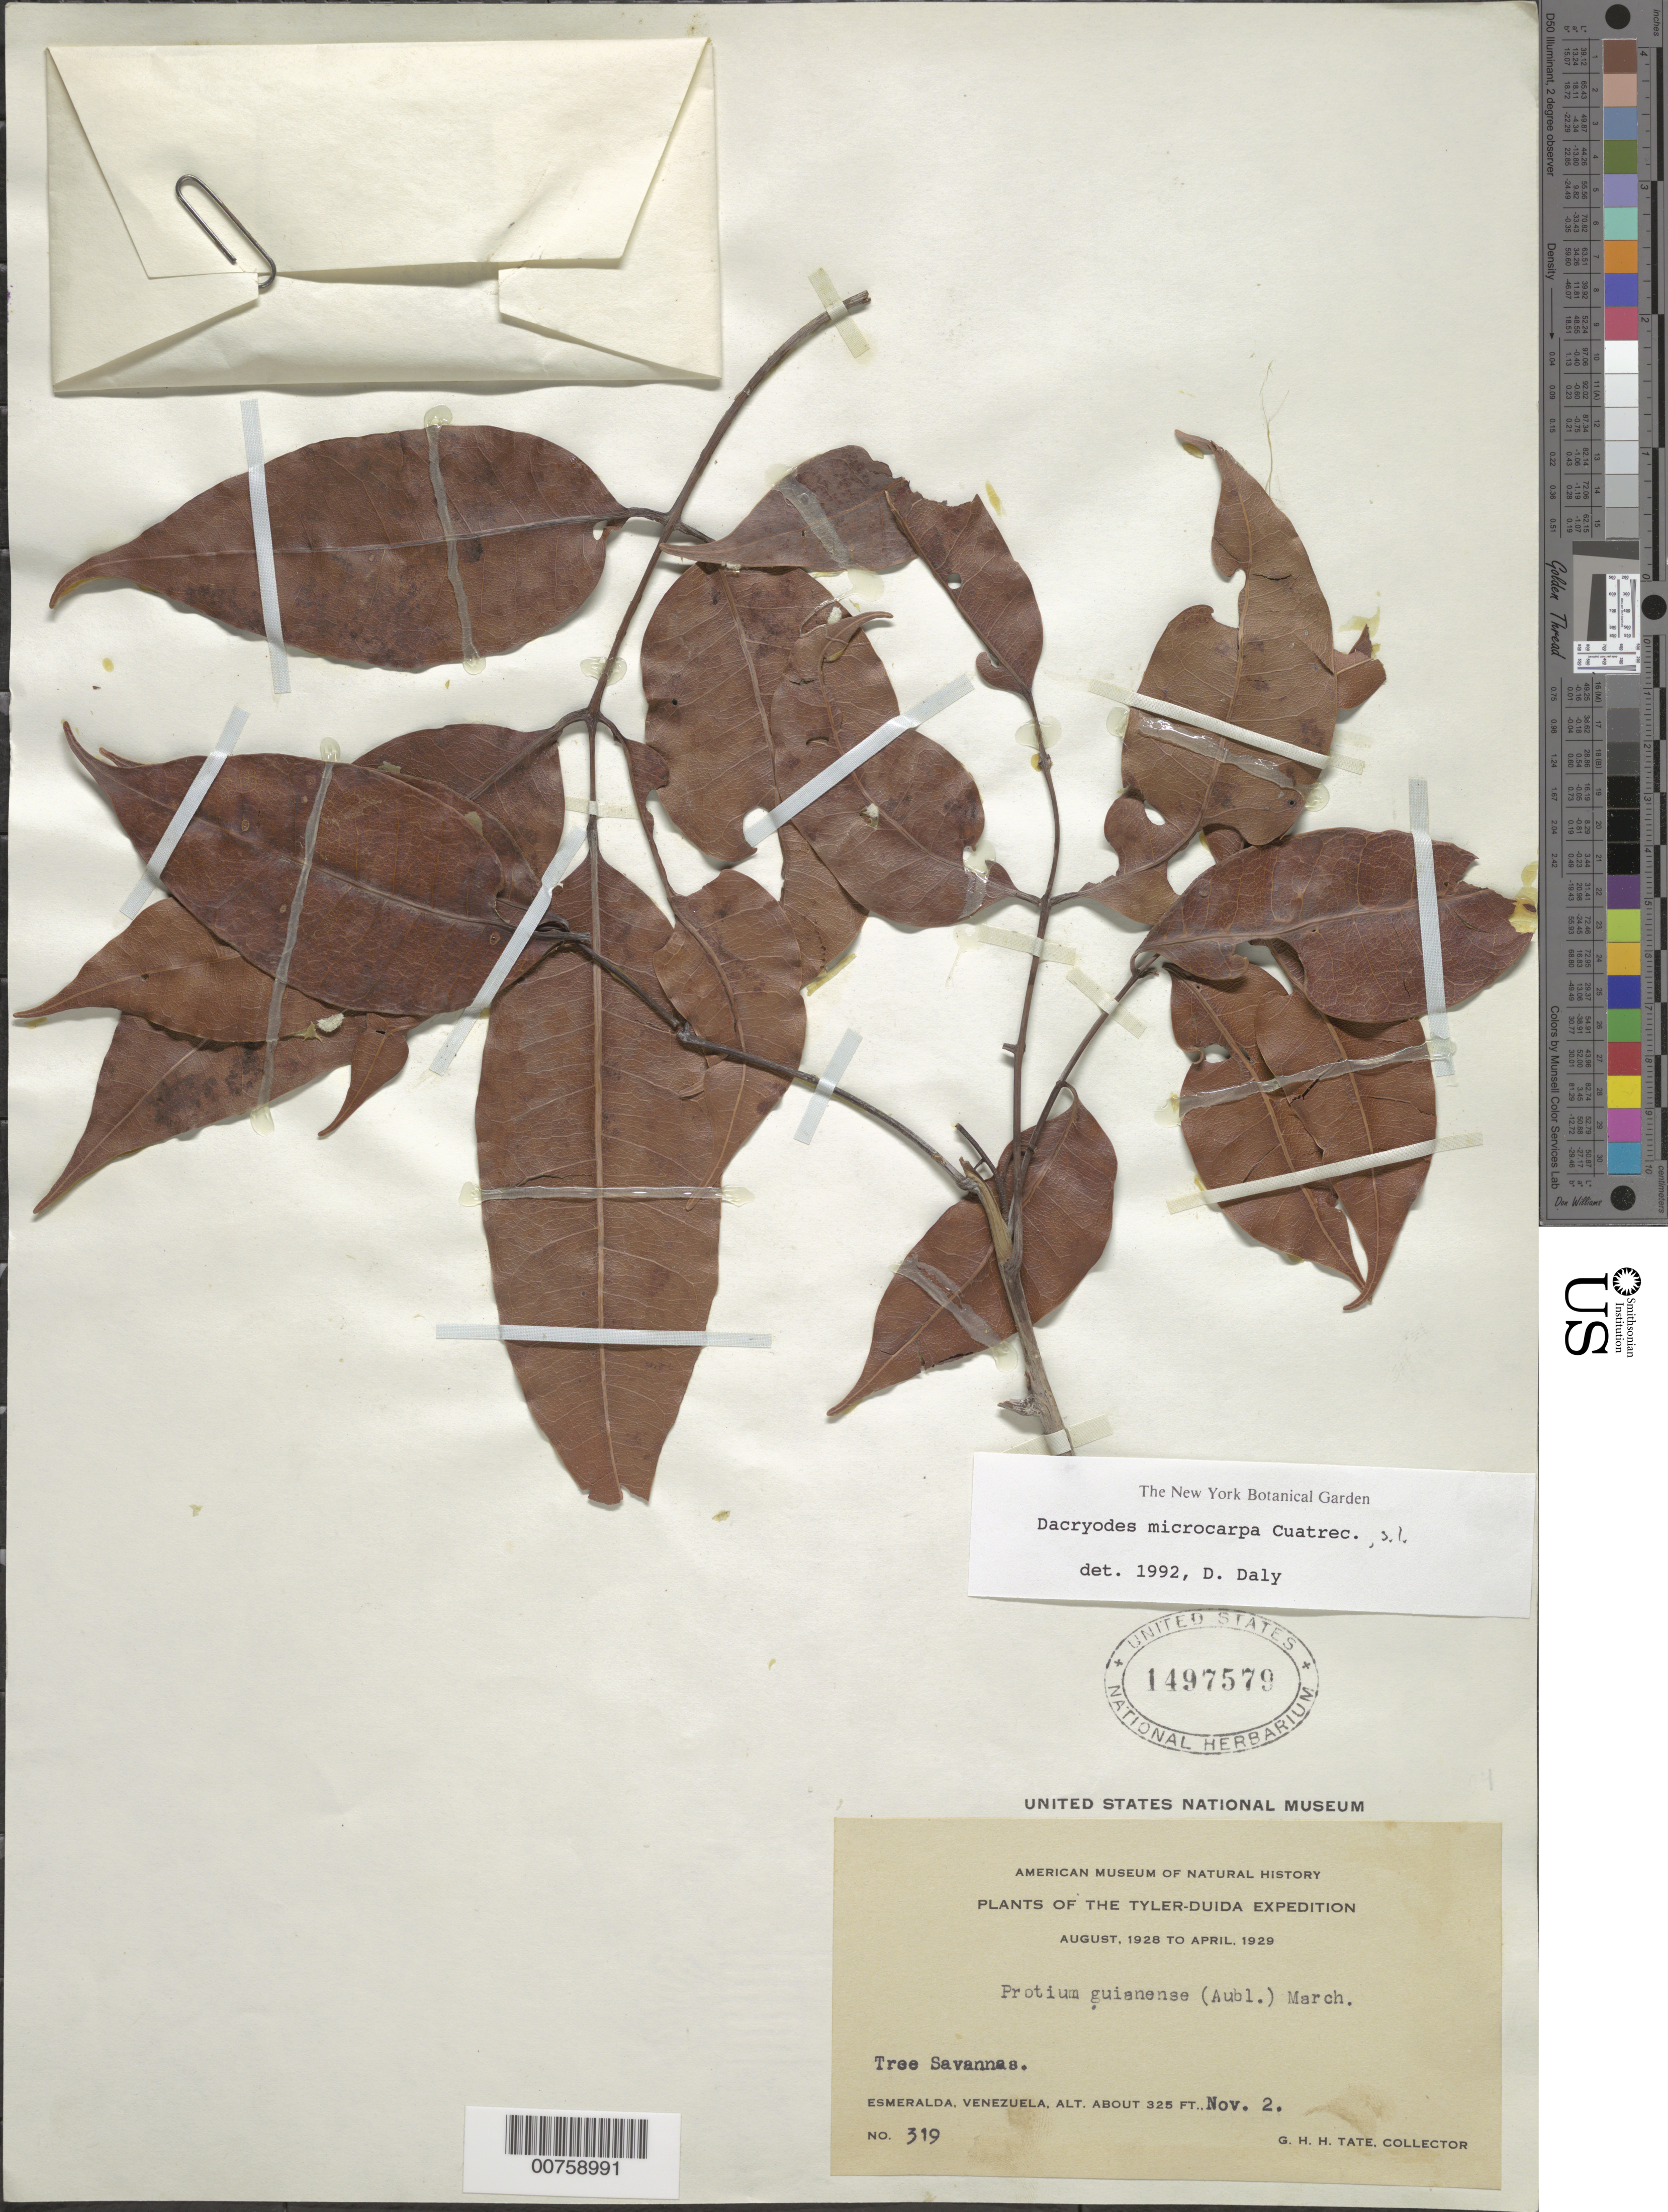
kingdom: Plantae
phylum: Tracheophyta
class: Magnoliopsida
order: Sapindales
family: Burseraceae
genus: Dacryodes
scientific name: Dacryodes microcarpa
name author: Cuatrec.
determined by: Daly, D. C.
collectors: G. H. H.Tate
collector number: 319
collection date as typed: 2-Nov-28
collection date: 1928-11-02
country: Venezuela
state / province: Amazonas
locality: La Esmeralda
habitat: Tree savannas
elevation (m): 99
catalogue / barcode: US 1497579